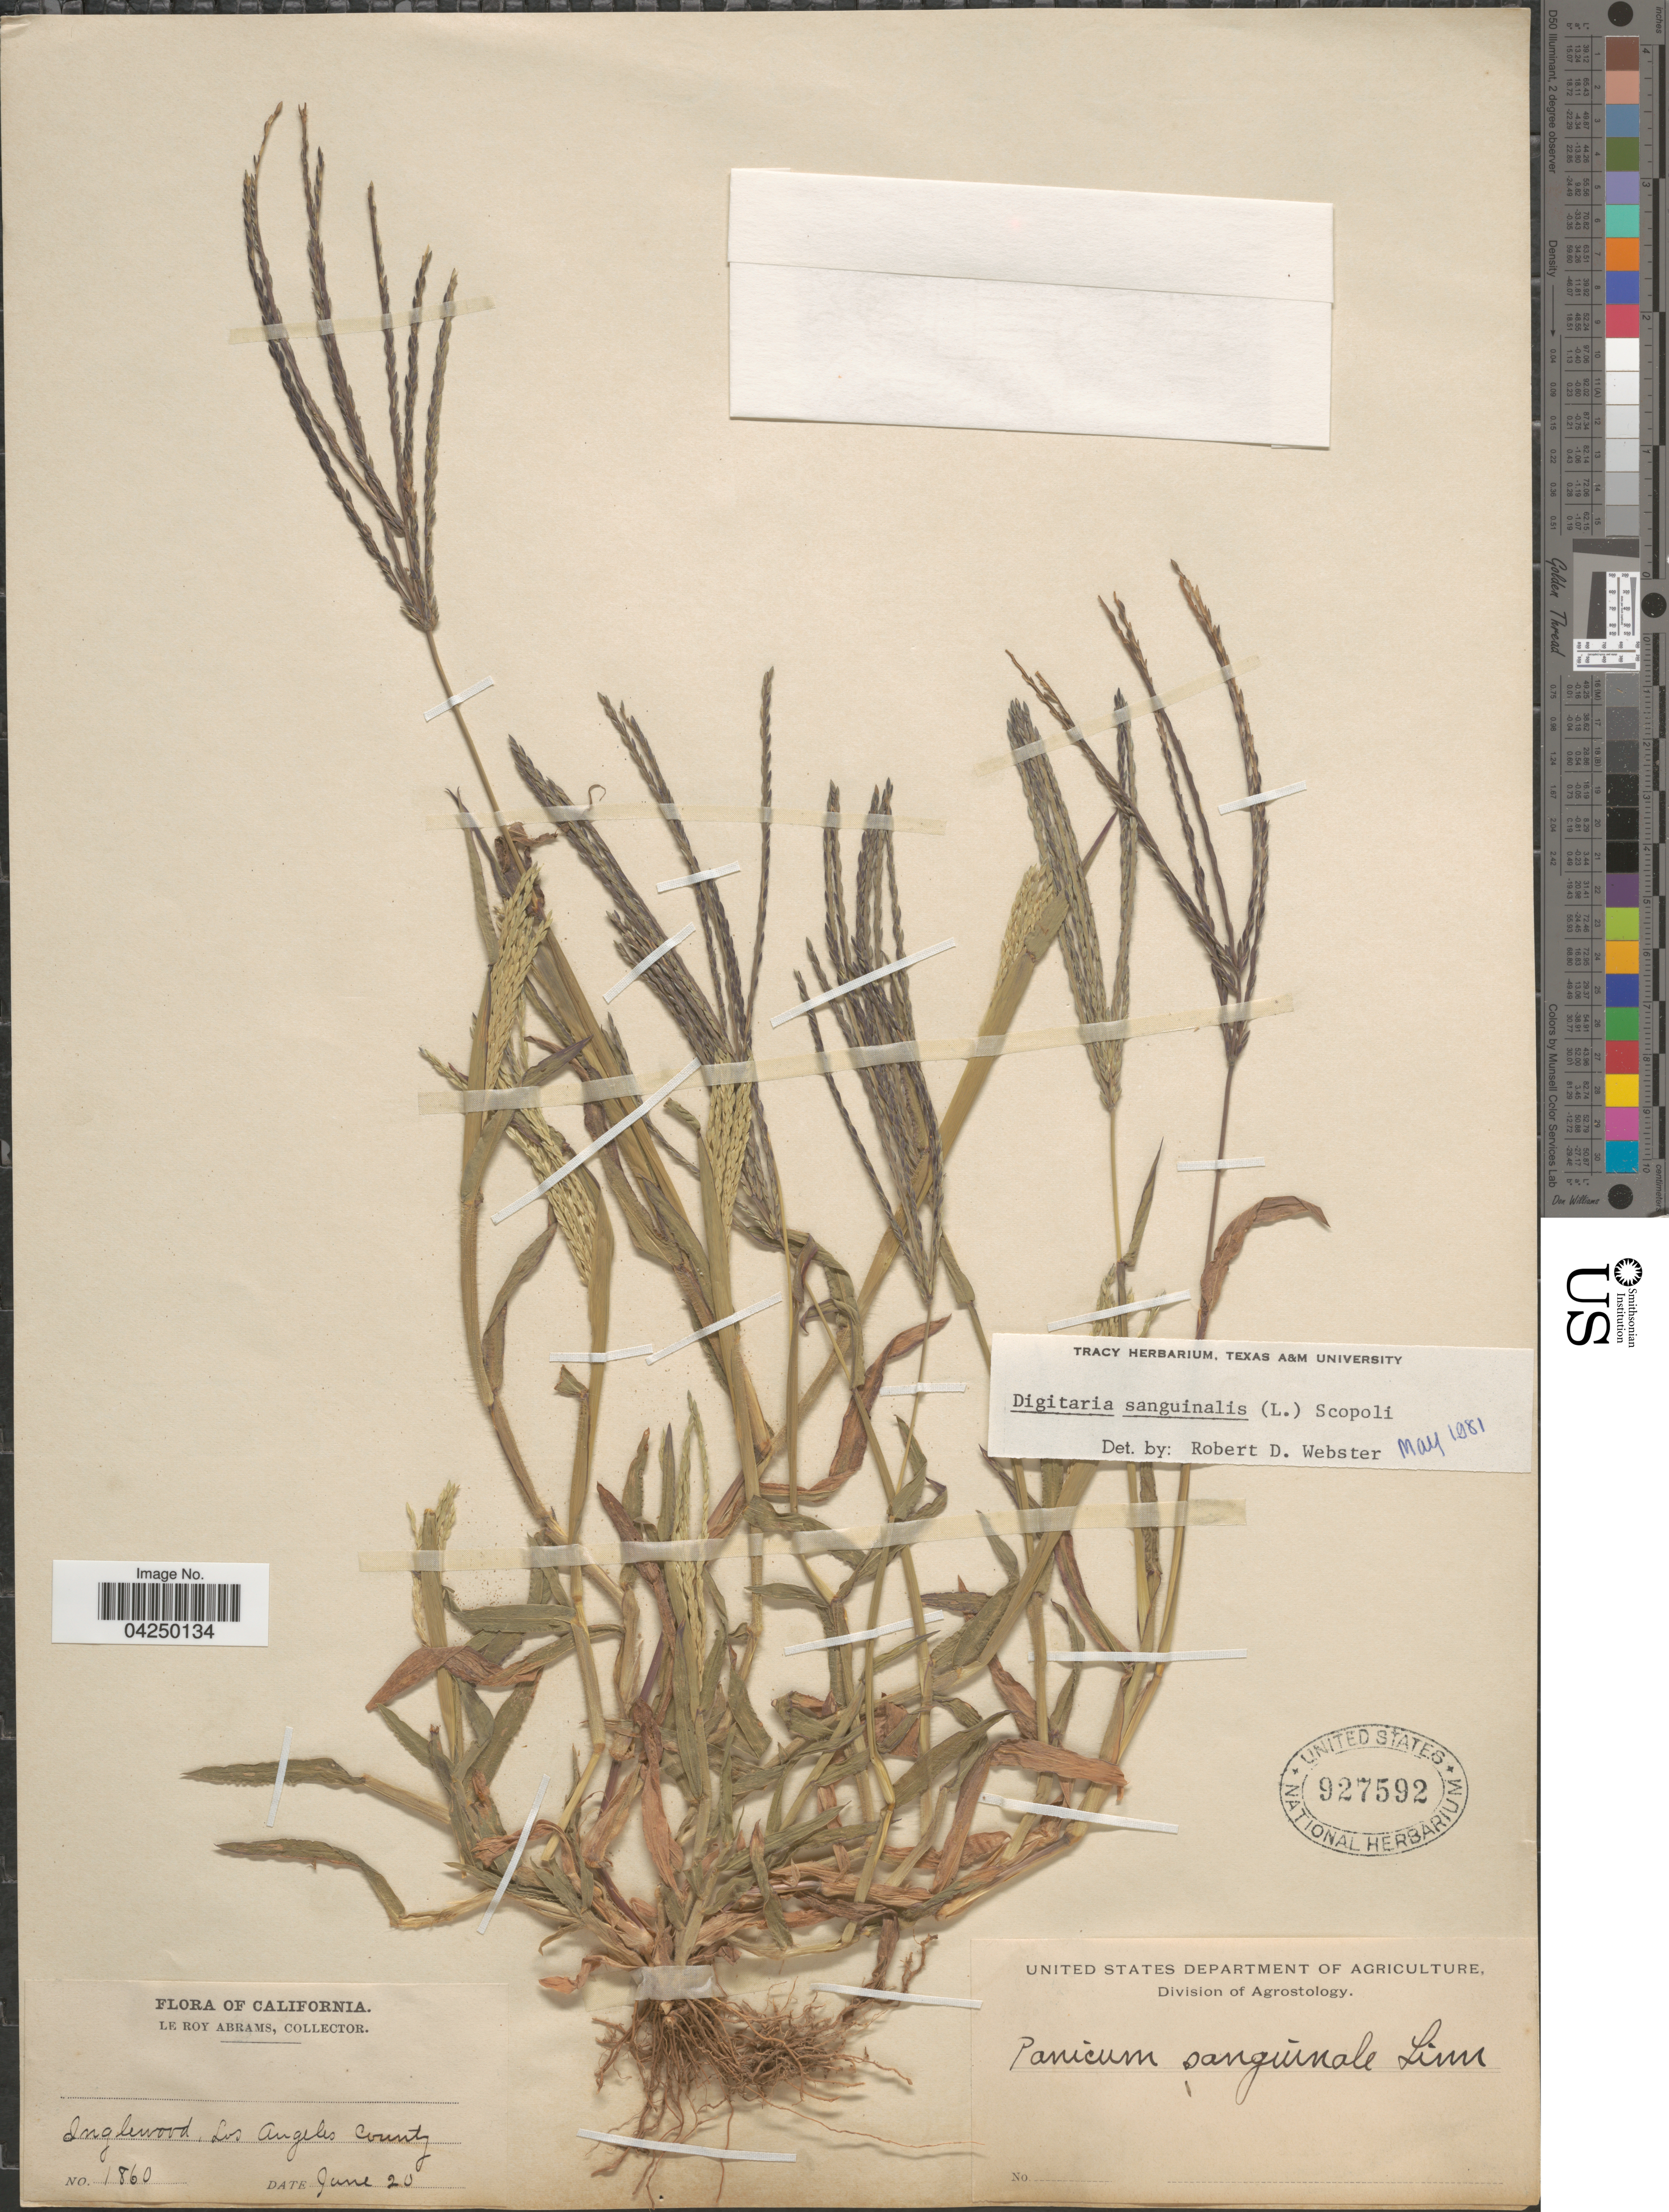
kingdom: Plantae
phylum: Tracheophyta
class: Liliopsida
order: Poales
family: Poaceae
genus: Digitaria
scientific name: Digitaria sanguinalis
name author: (L.) Scop.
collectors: L. Abrams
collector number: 1860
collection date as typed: Transcribed d/m/y: /6/20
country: United States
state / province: California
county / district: Los Angeles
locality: Inglewood. Los Angeles County.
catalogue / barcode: US 927592